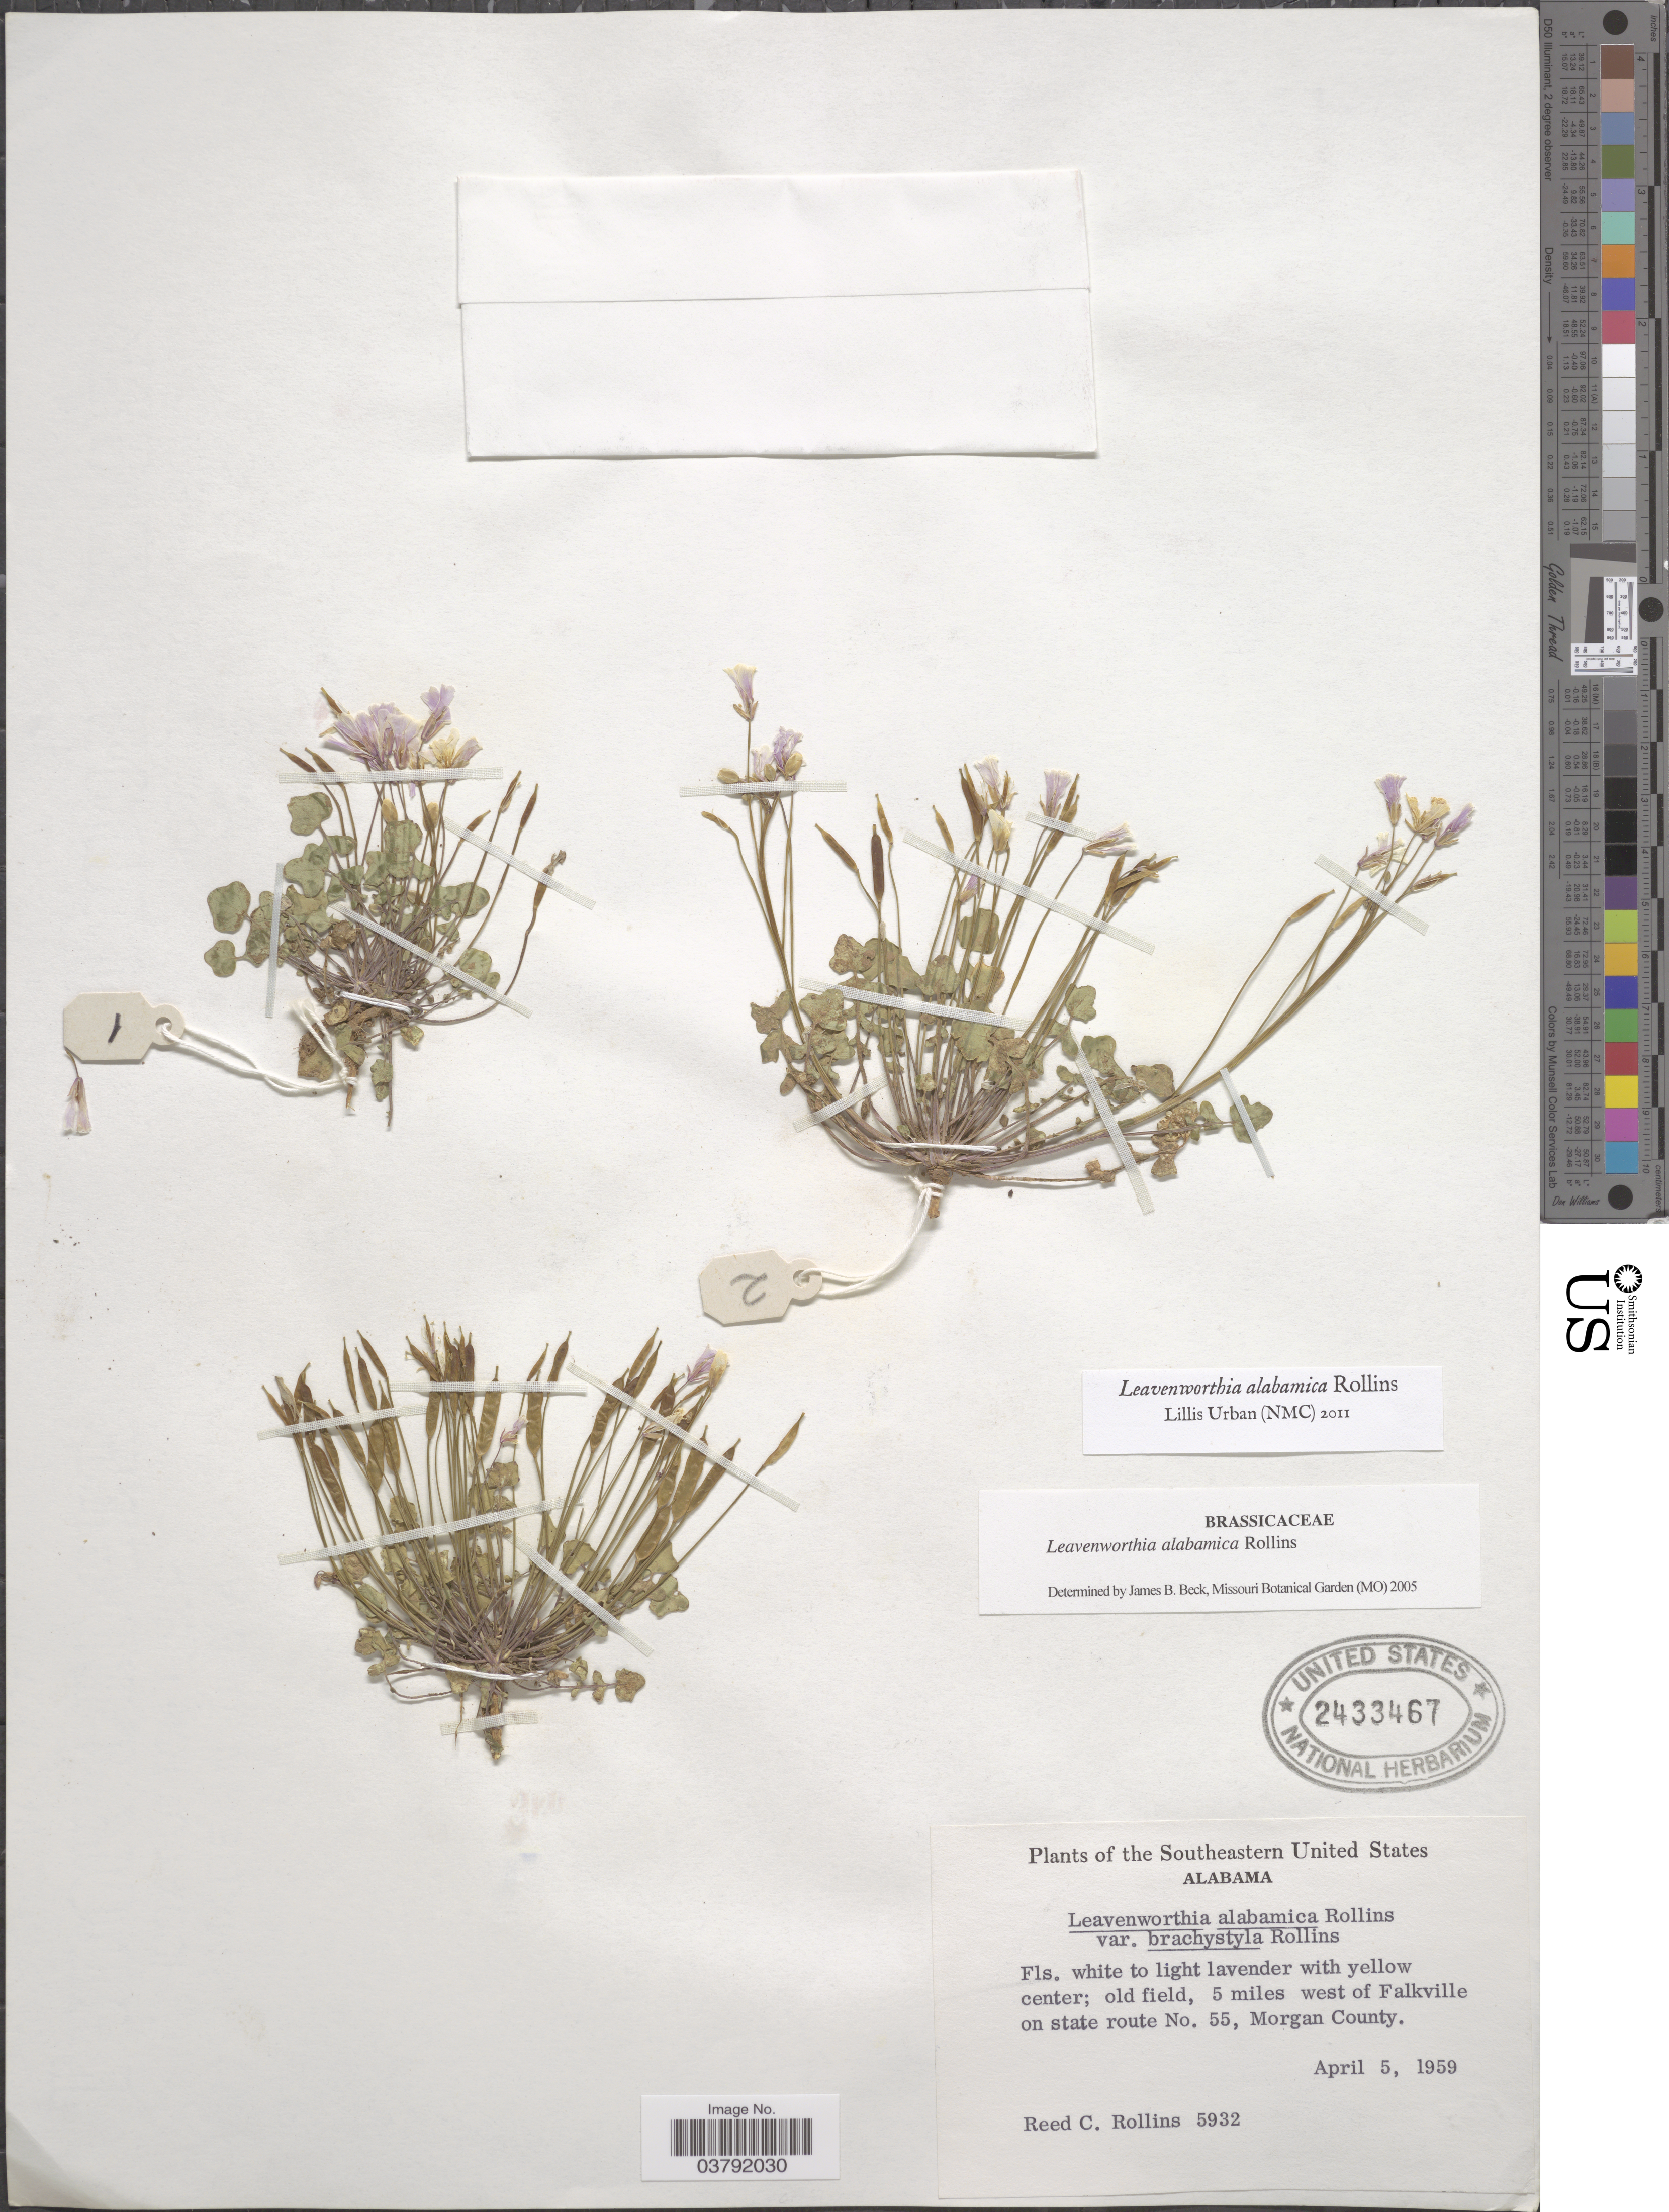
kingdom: Plantae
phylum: Tracheophyta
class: Magnoliopsida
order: Brassicales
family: Brassicaceae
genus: Leavenworthia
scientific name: Leavenworthia alabamica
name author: Rollins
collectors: R. C. Rollins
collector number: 5932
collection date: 1959-04-05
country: United States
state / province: Alabama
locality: Southeastern United States. Old field, 5 miles west of Falkville on state route No. 55, Morgan County.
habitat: old field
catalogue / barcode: US 2433467